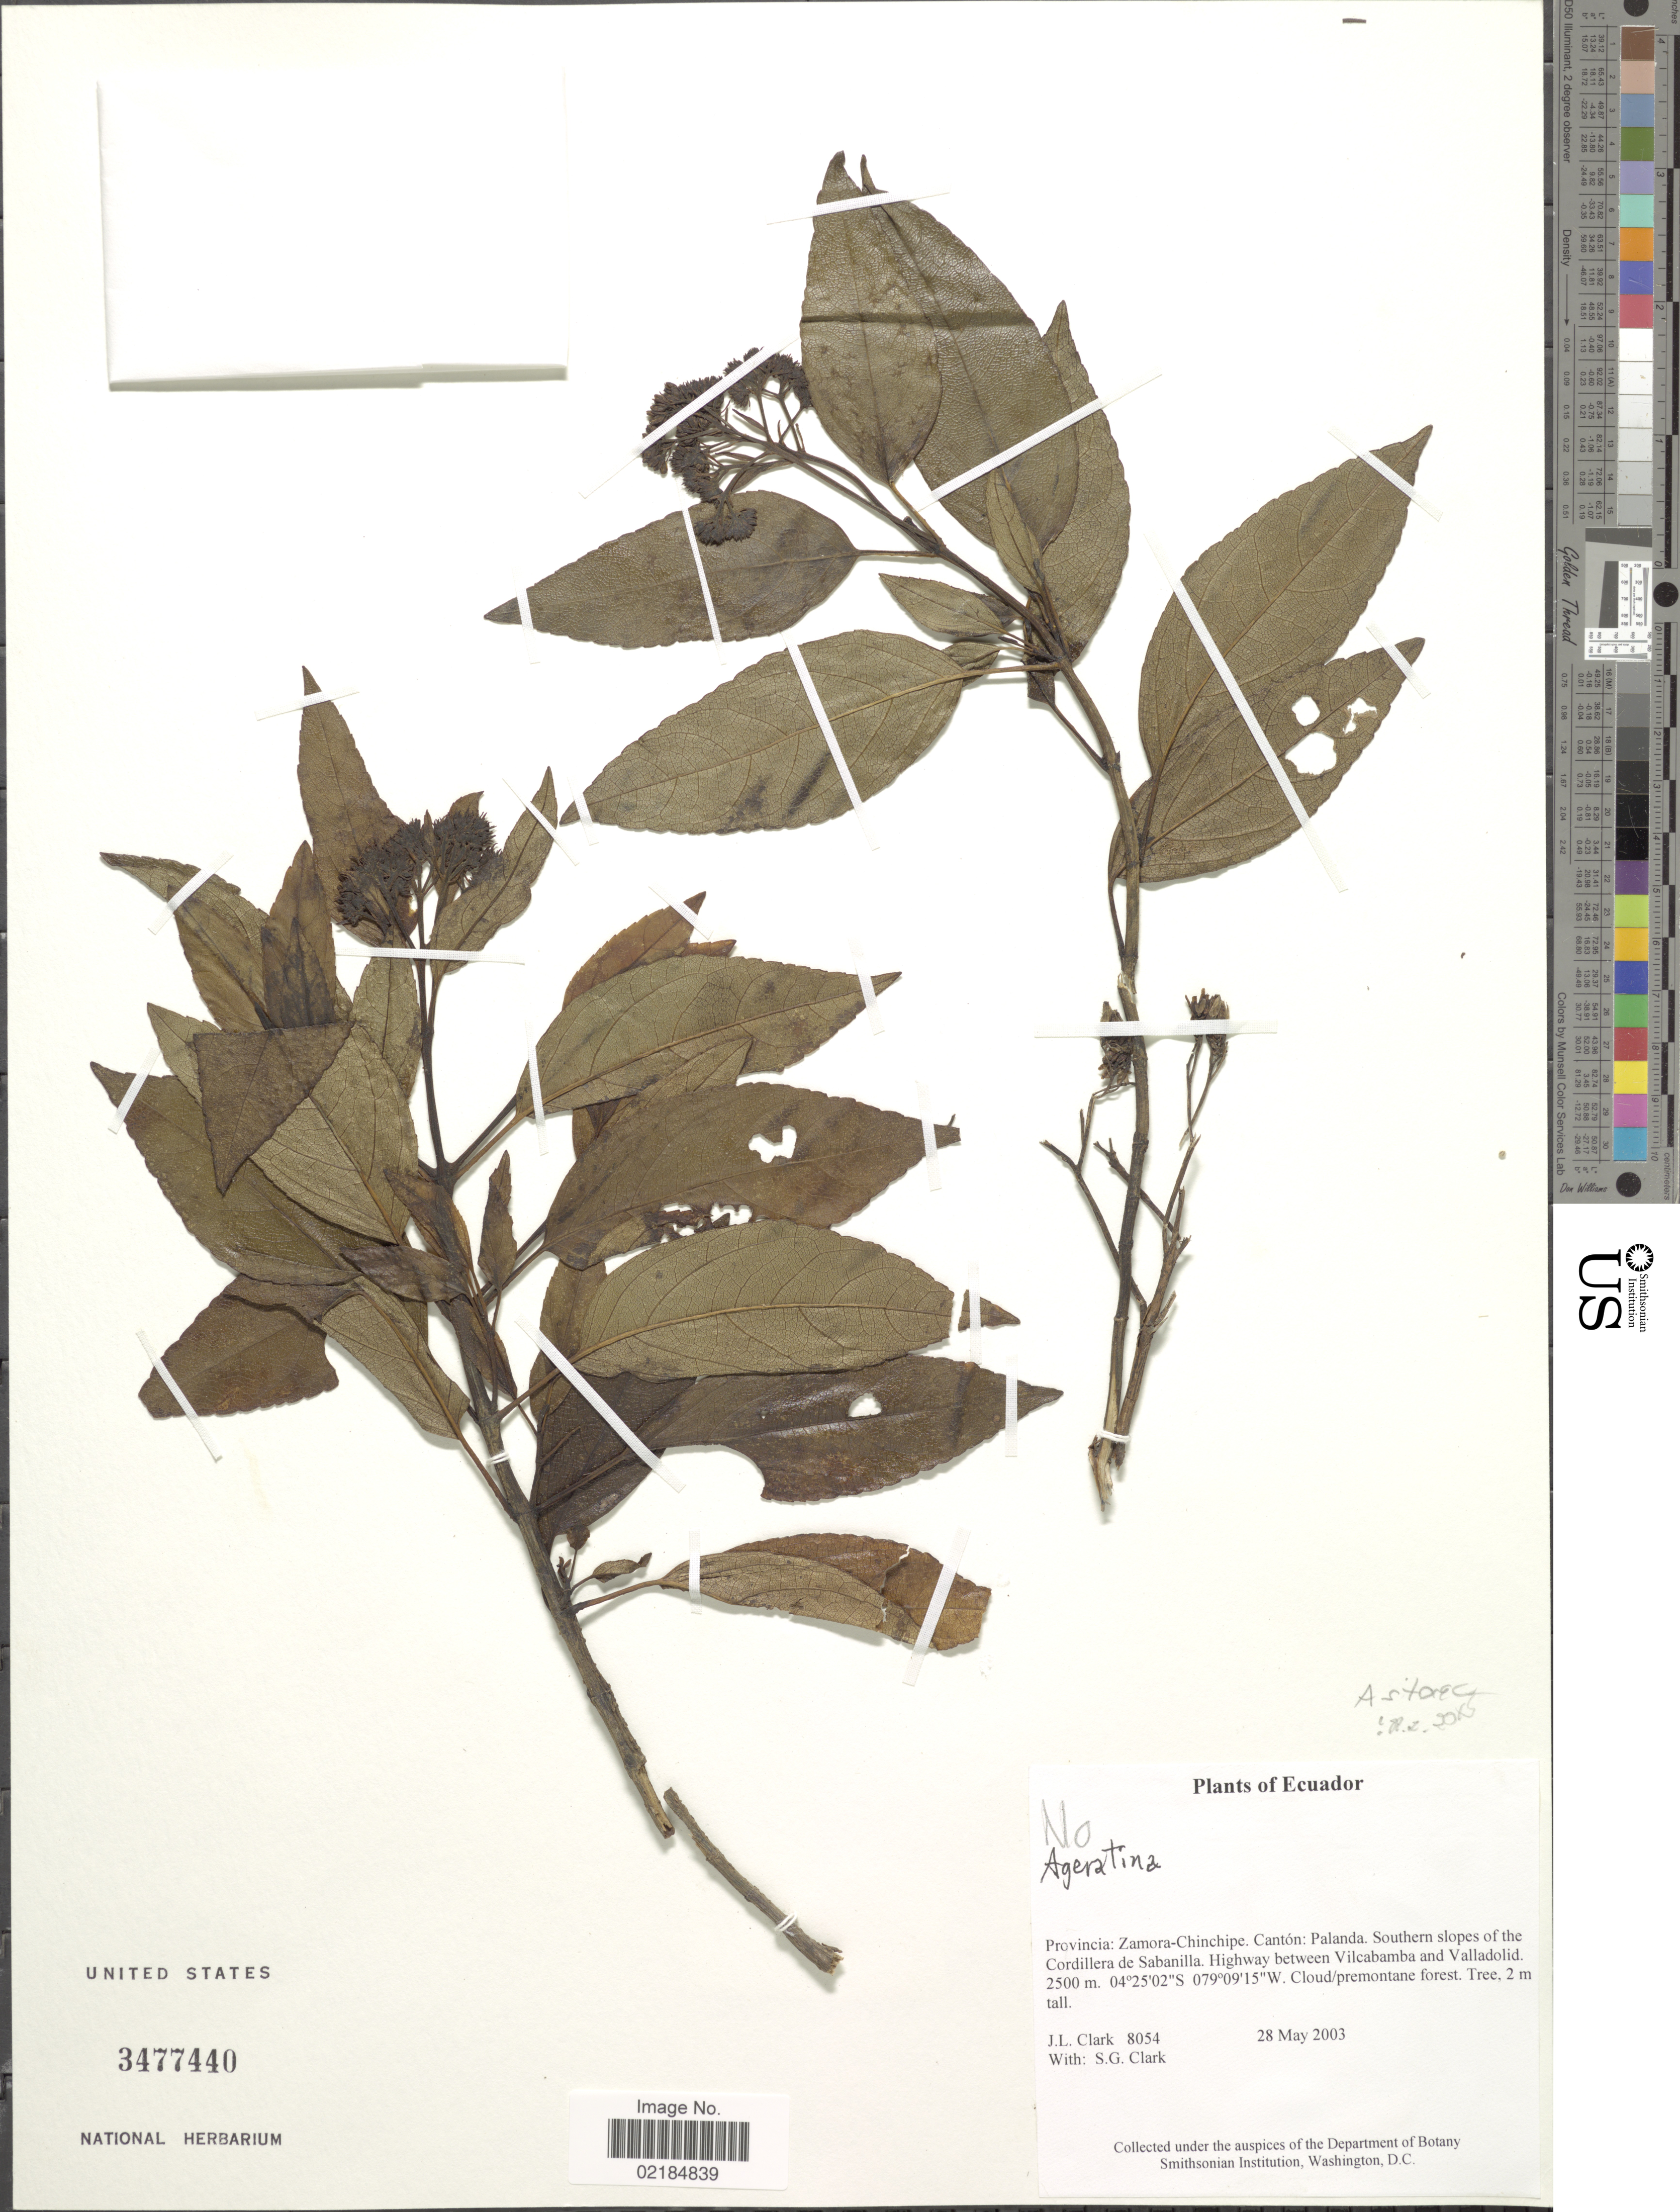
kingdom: Plantae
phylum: Tracheophyta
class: Magnoliopsida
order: Asterales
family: Asteraceae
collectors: J. L. Clark & S. G. Clark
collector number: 8054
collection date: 2003-05-28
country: Ecuador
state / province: Zamora-Chinchipe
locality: Provincia: Zamora-Chinchipe. Cantón: Palanda. Southern slopes of the Cordillera de Sabanilla. Highway between Vilcabamba and Valladolid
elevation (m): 2500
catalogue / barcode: US 3477440